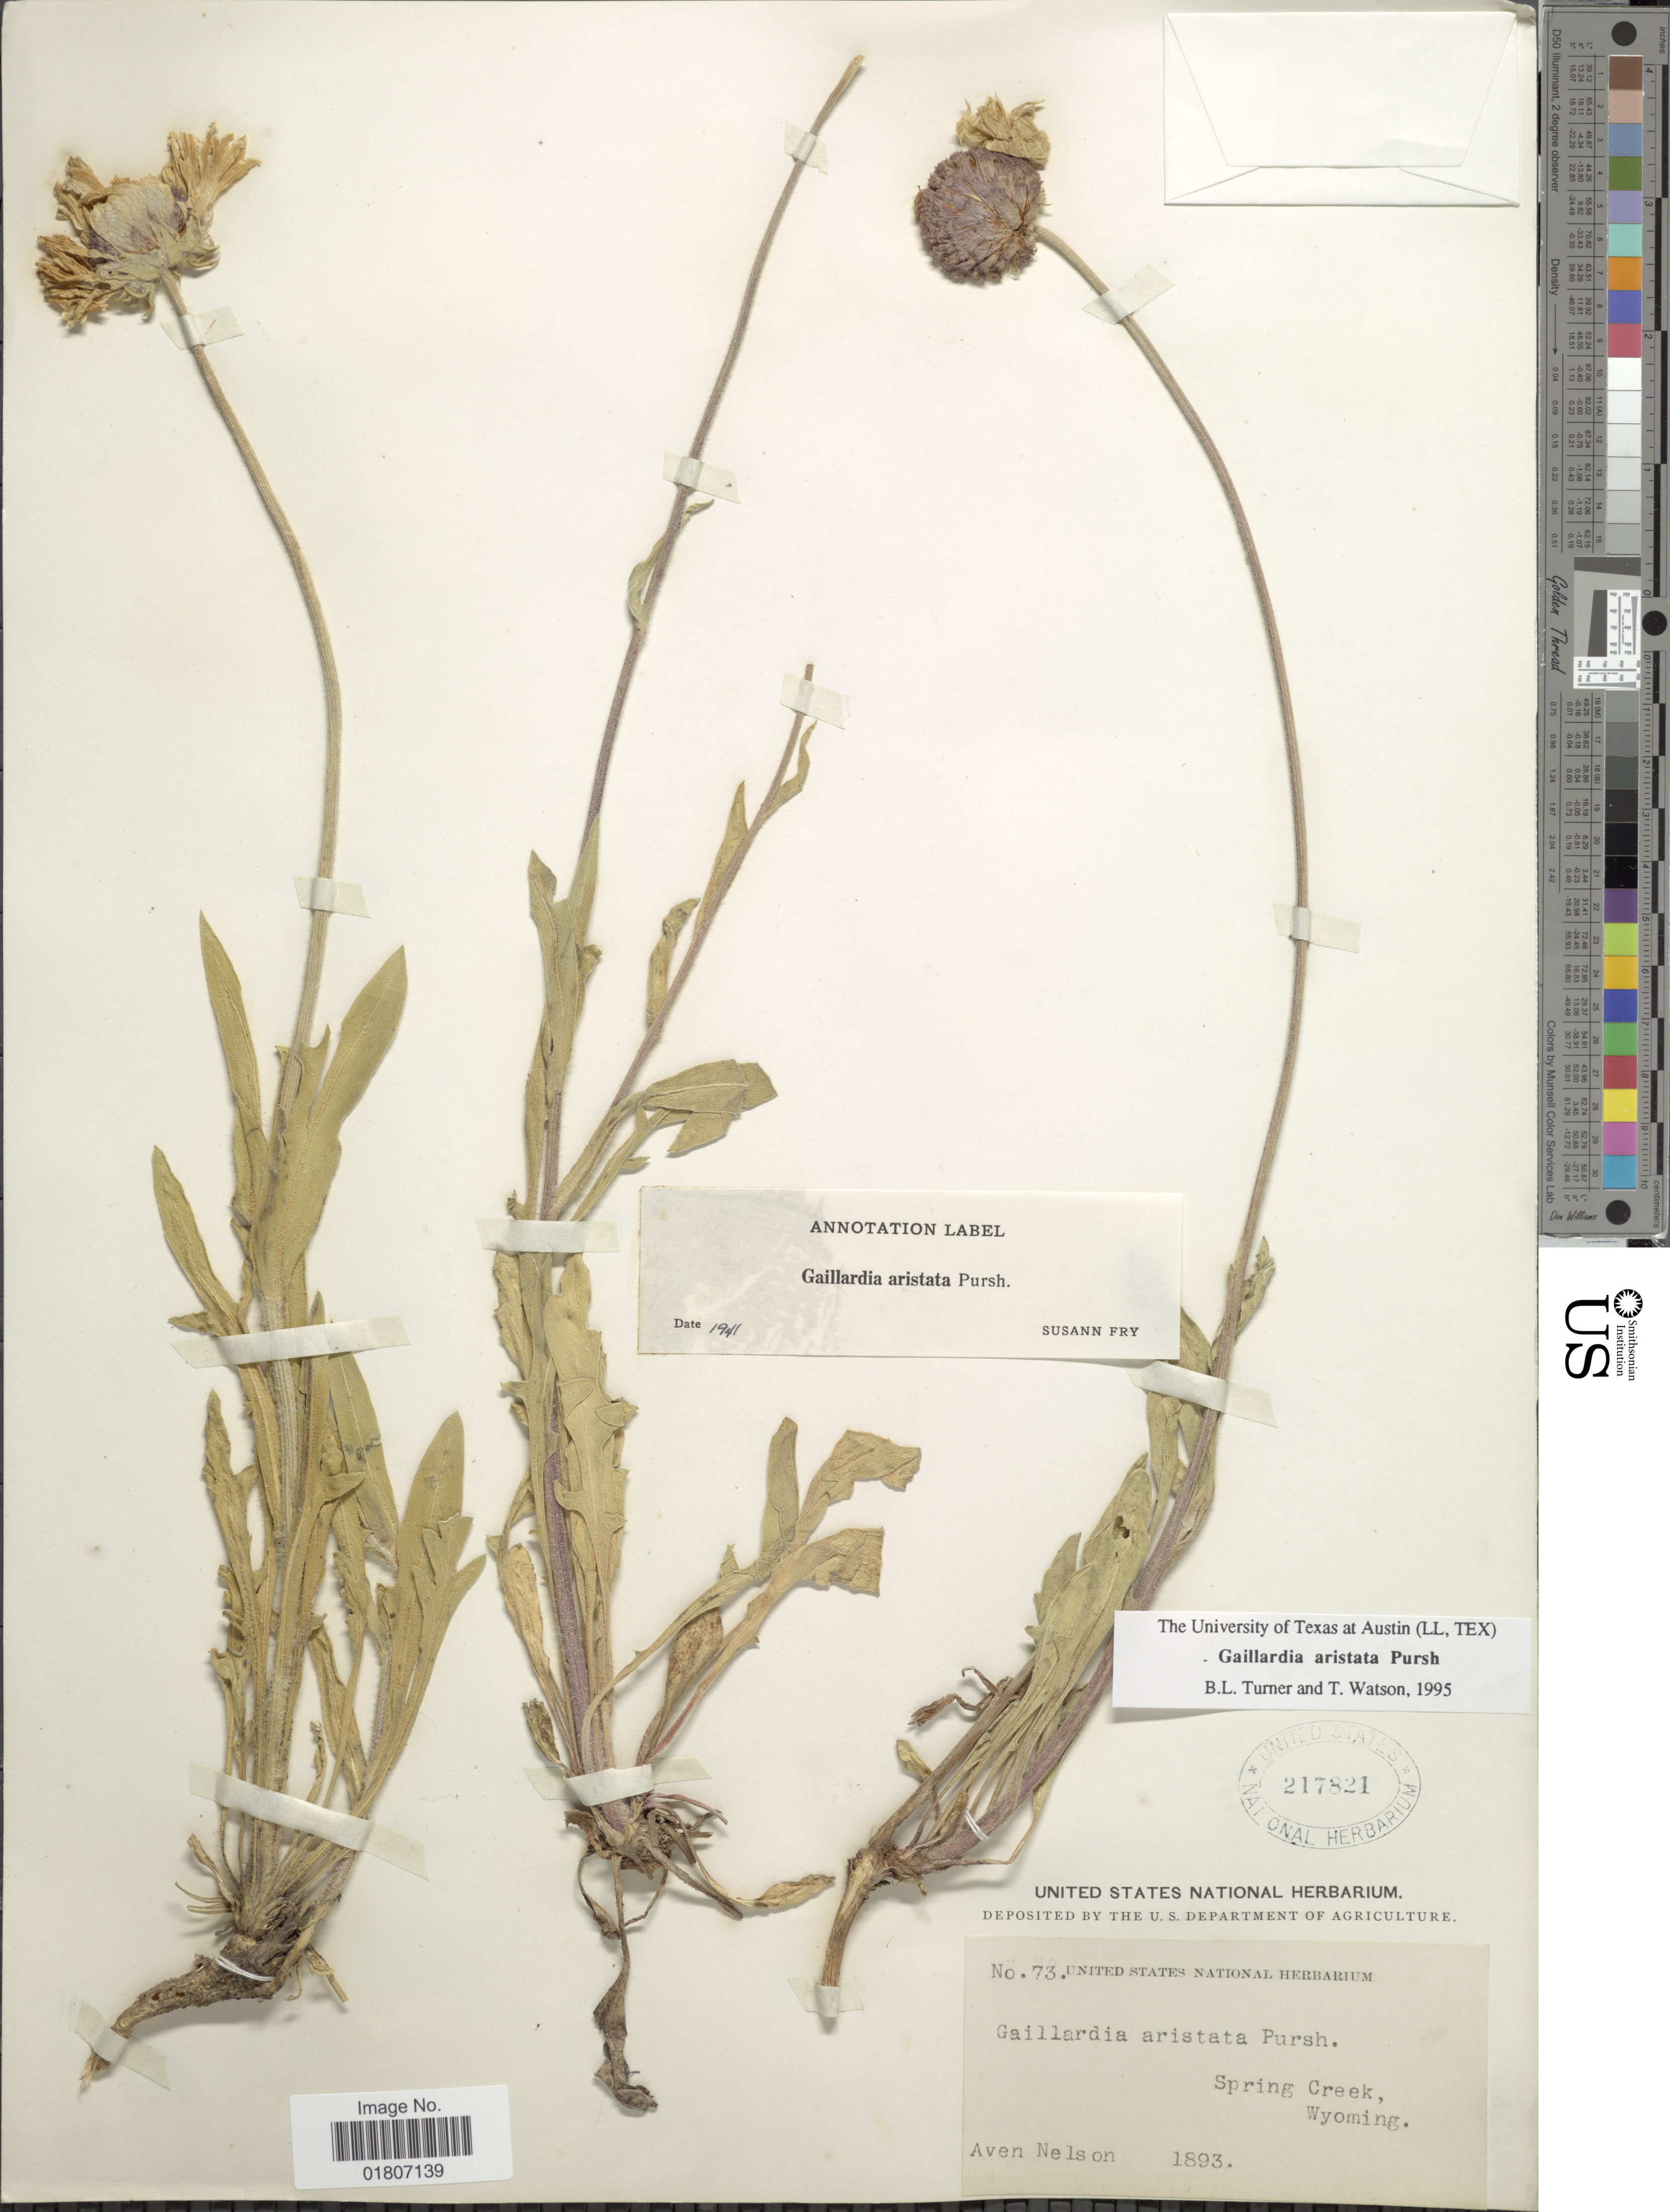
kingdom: Plantae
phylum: Tracheophyta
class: Magnoliopsida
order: Asterales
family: Asteraceae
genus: Gaillardia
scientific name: Gaillardia aristata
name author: Pursh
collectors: A. Nelson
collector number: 73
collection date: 1893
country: United States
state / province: Wyoming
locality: Spring Creek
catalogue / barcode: US 217821